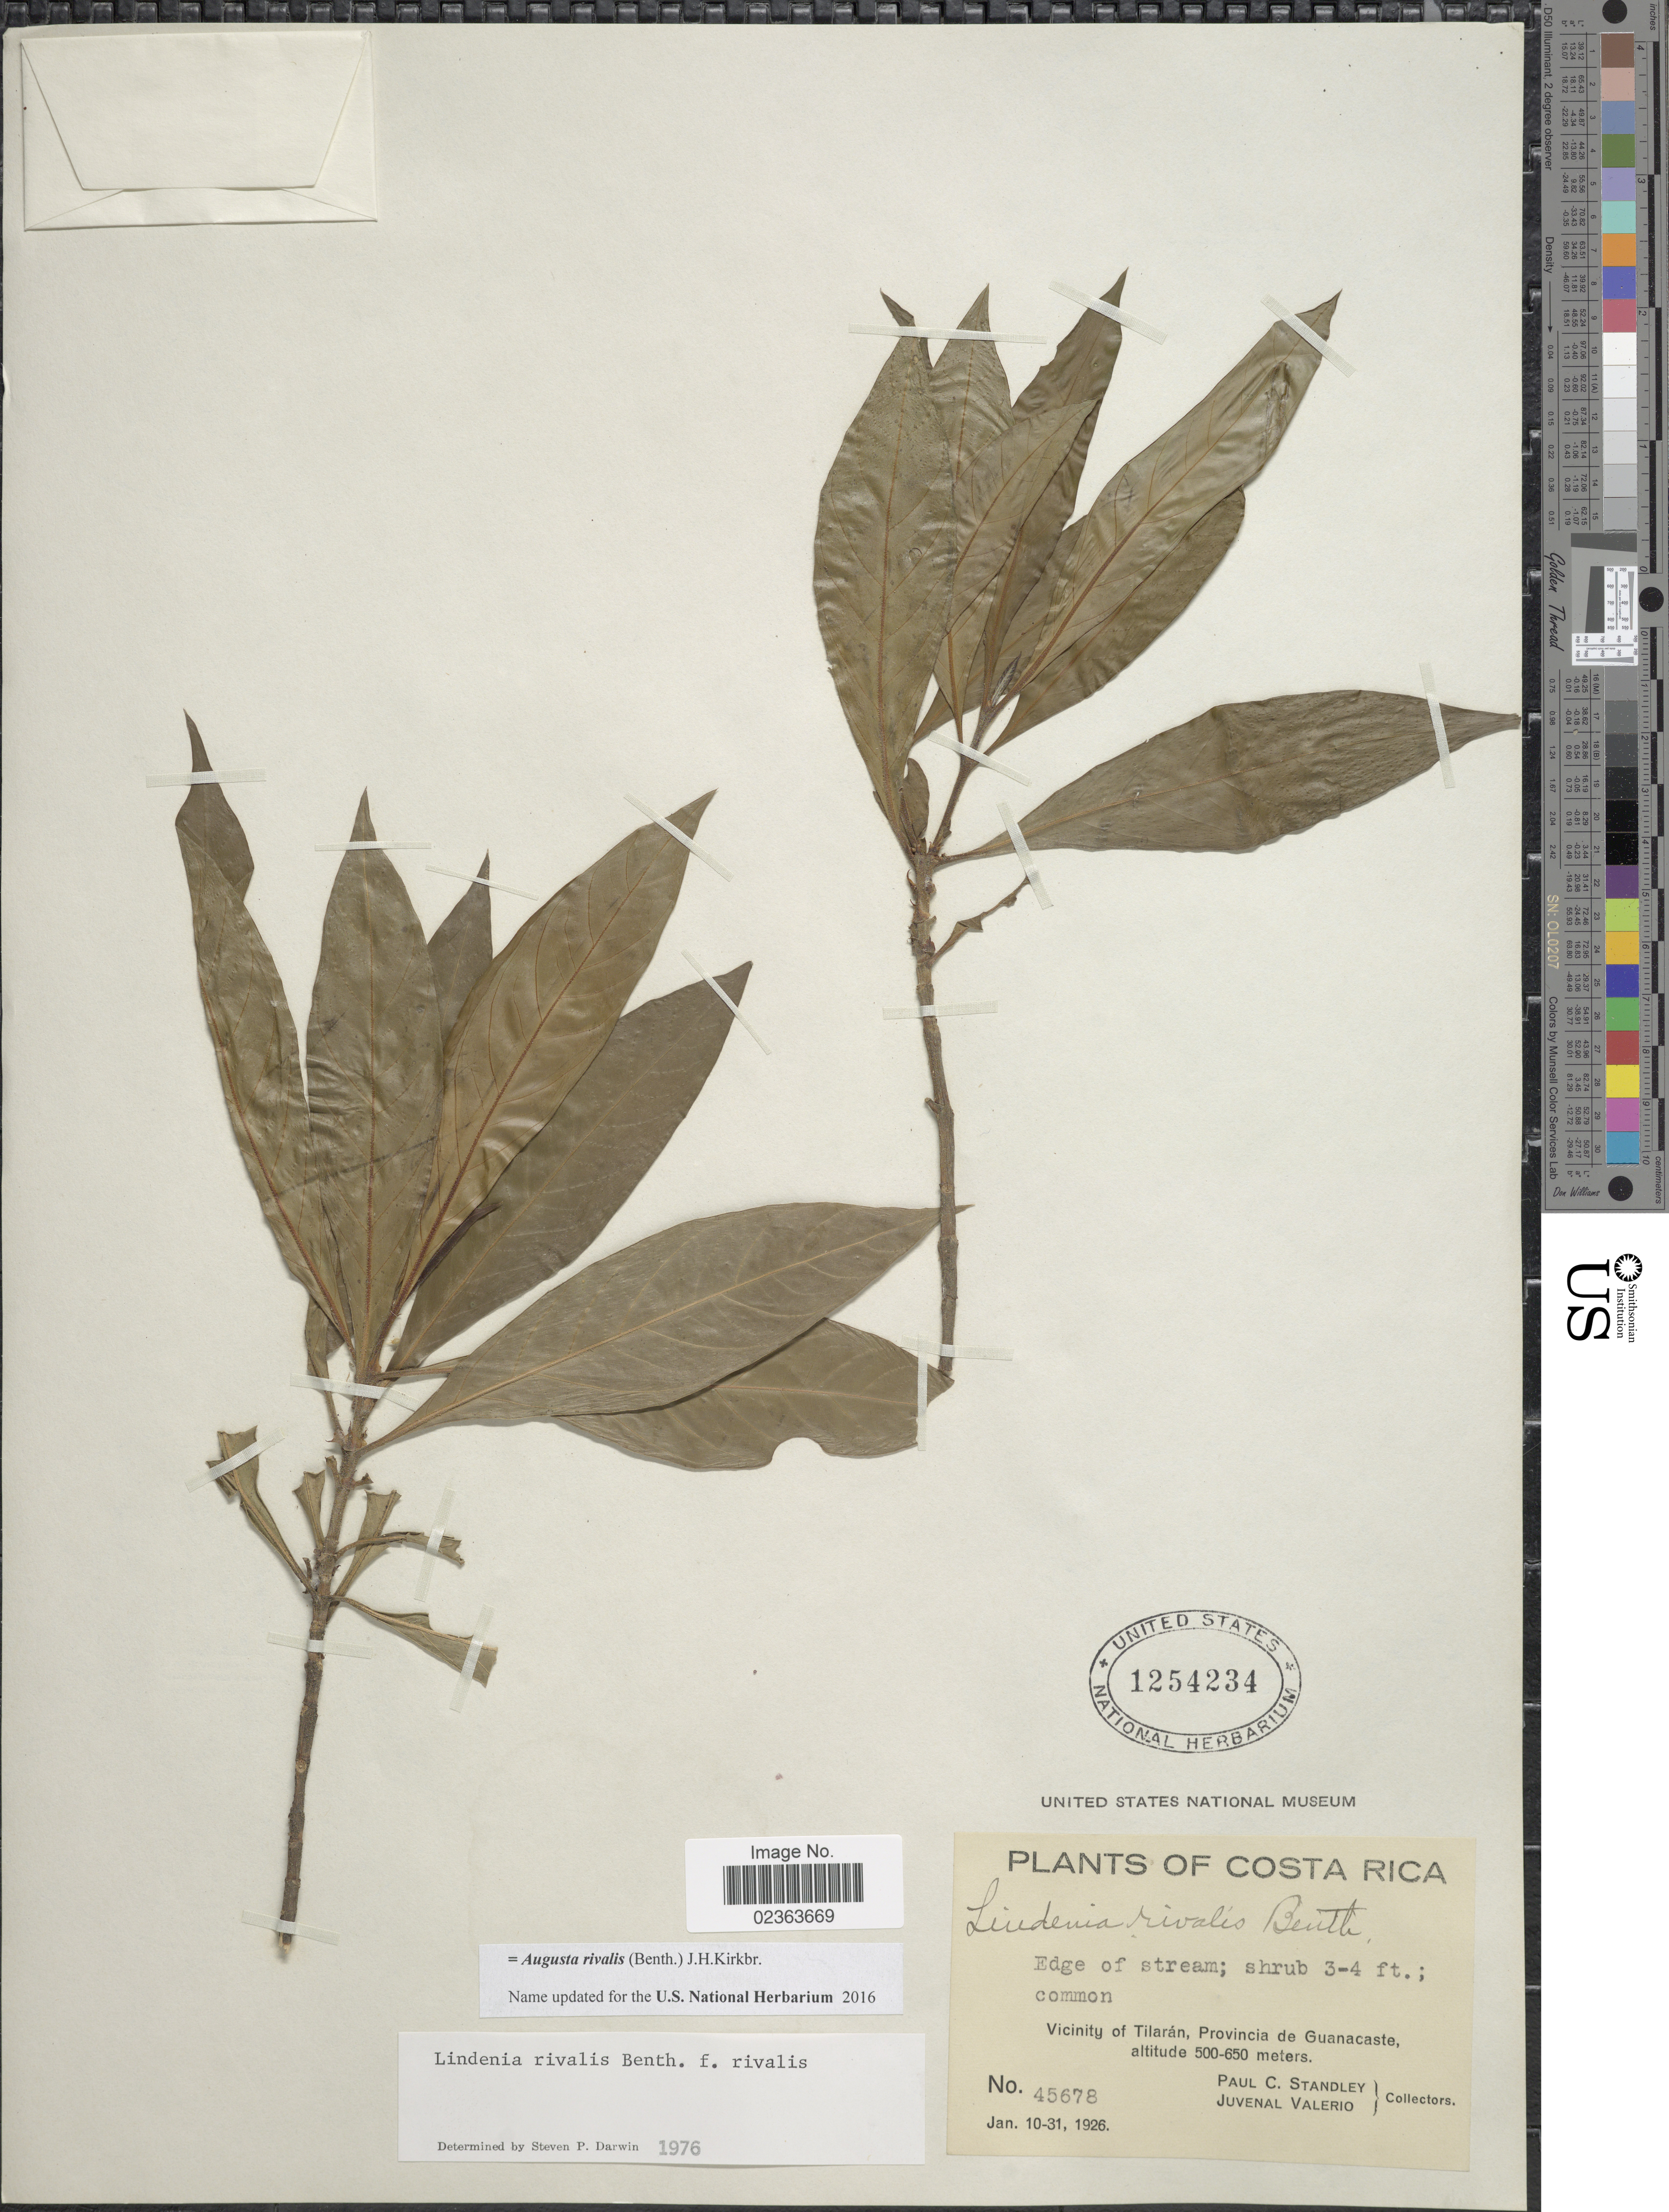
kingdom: Plantae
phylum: Tracheophyta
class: Magnoliopsida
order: Gentianales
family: Rubiaceae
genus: Augusta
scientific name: Augusta rivalis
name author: (Benth.) J.H. Kirkbr.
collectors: P. C. Standley & J. Valerio R.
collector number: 45678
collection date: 1926-01-10/1926-01-31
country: Costa Rica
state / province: Guanacaste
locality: Edge of stream, common, Vicinity of Tilarán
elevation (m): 500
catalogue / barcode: US 1254234